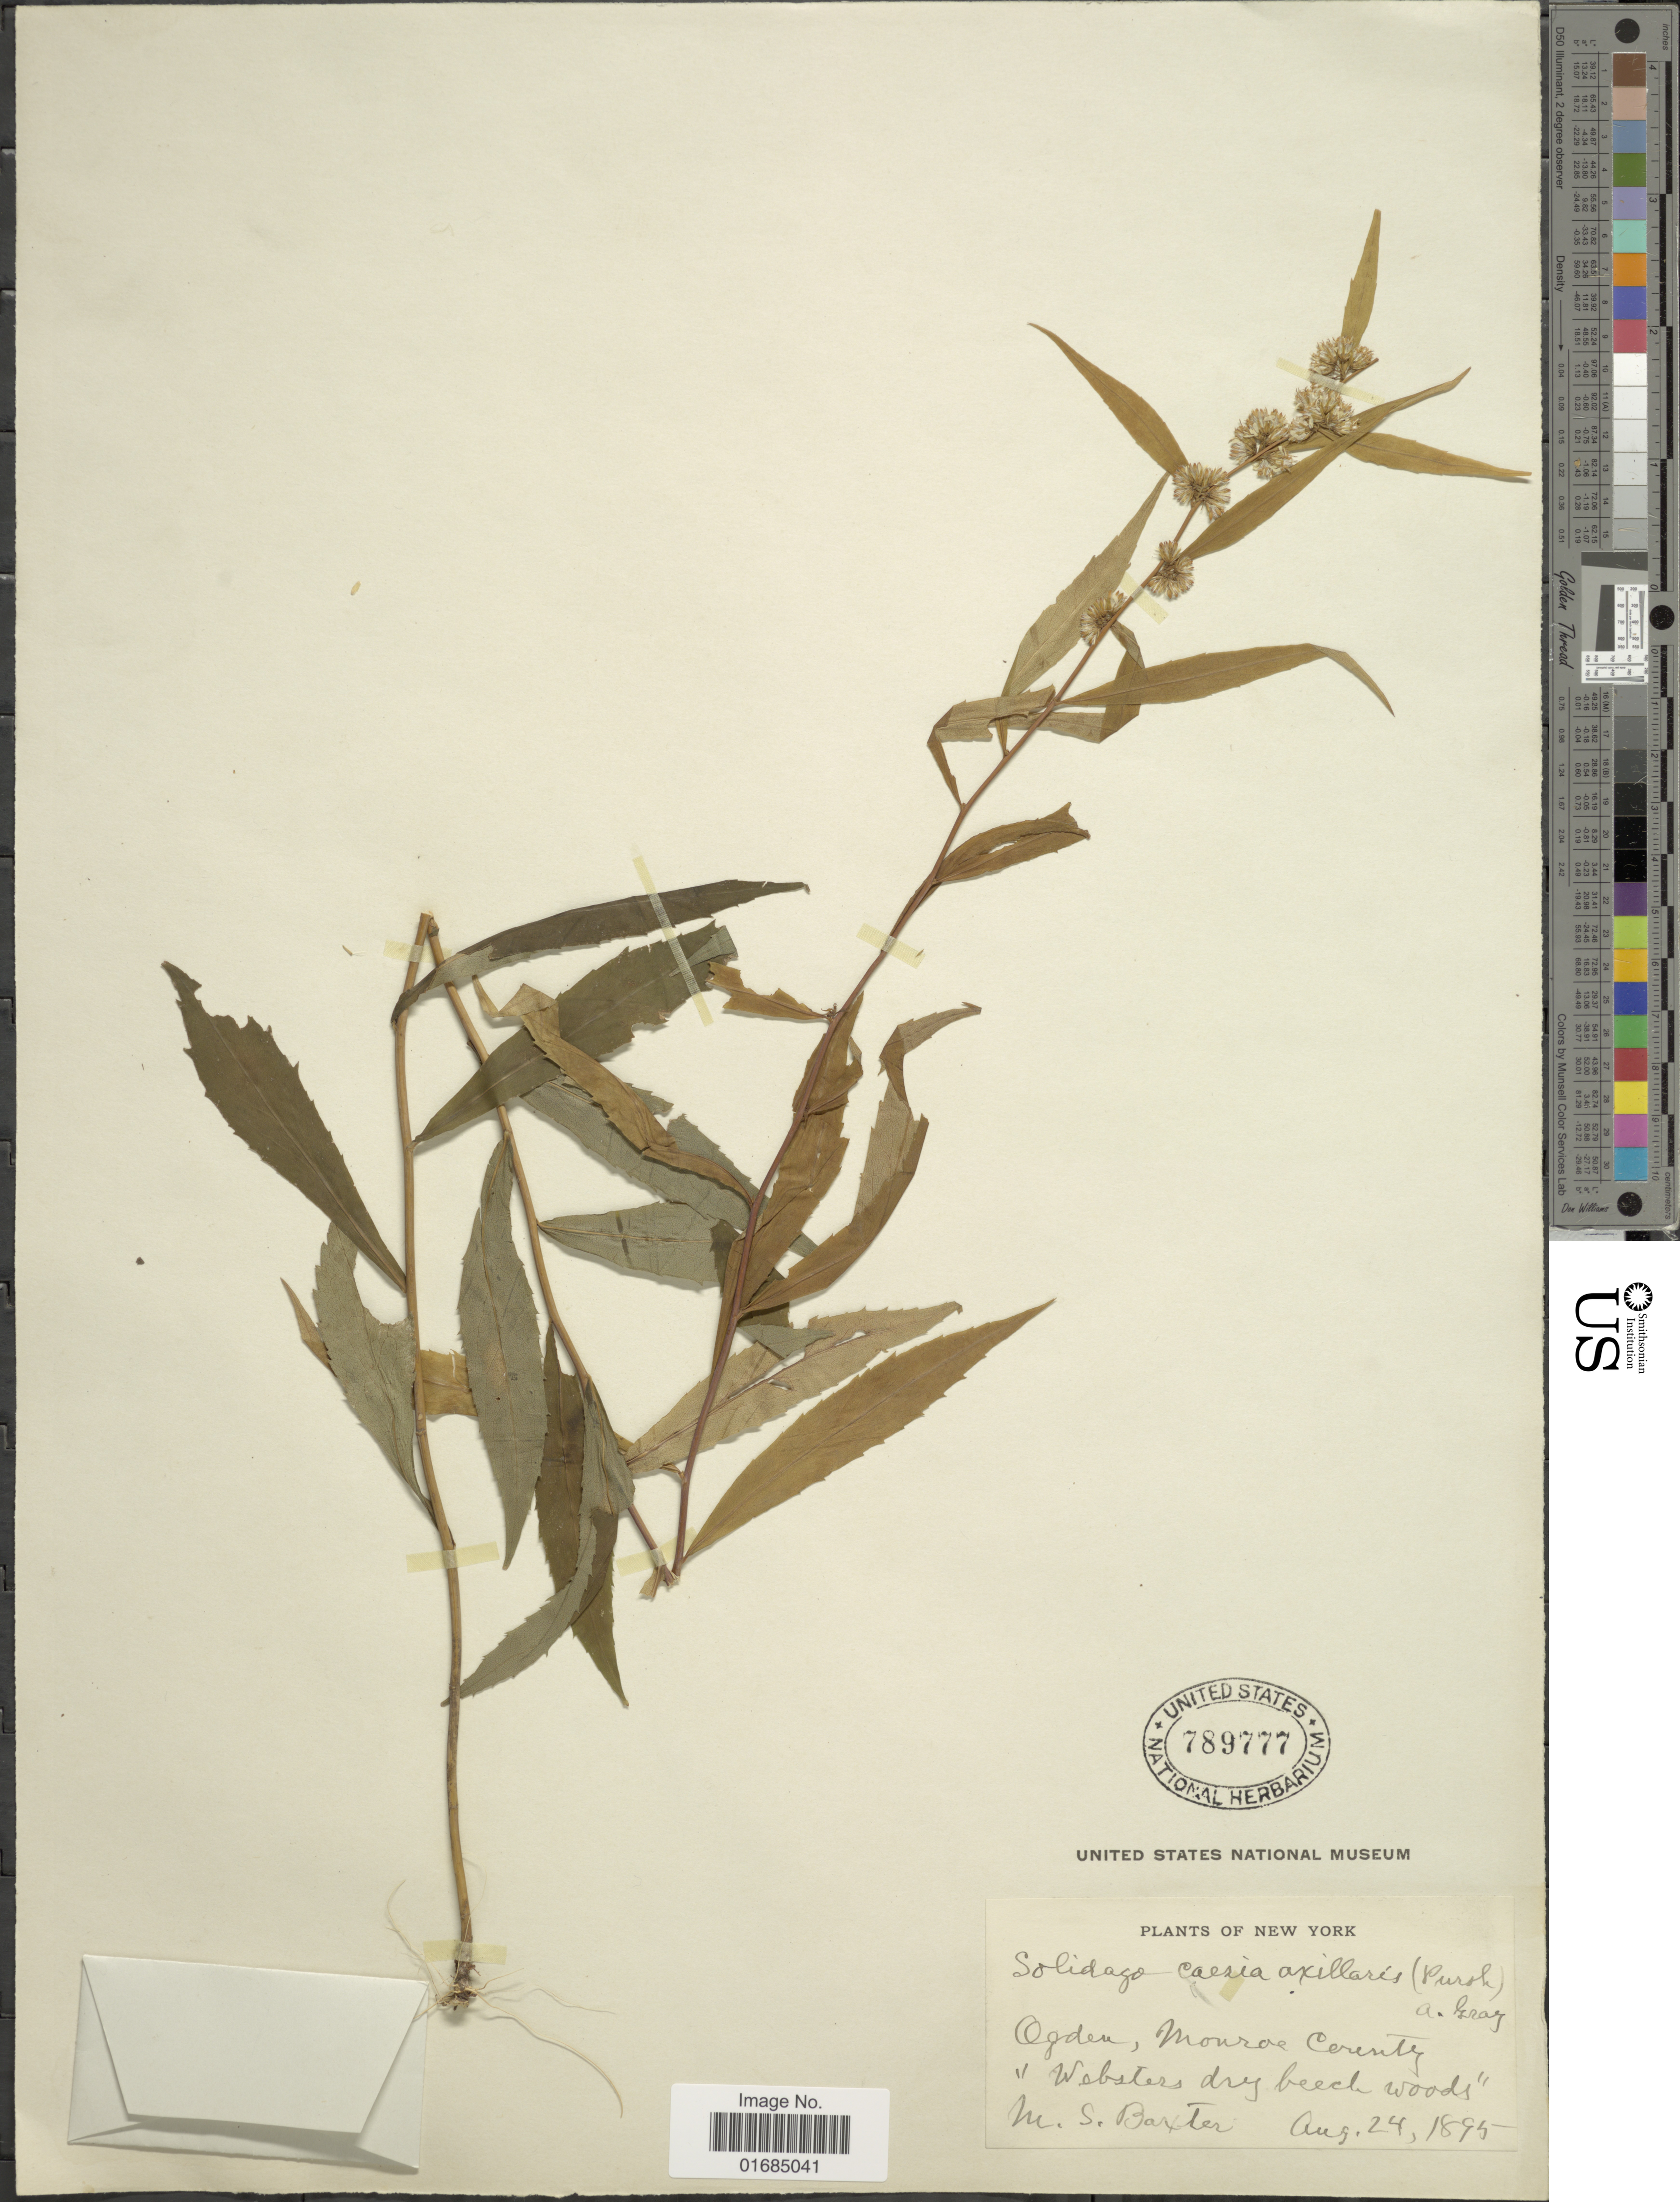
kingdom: Plantae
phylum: Tracheophyta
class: Magnoliopsida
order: Asterales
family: Asteraceae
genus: Solidago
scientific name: Solidago caesia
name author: L.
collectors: M. Baxter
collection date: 1895-08-24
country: United States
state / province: New York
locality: Ogden, Monrie Cerenty webster dry beech woods.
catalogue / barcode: US 789777